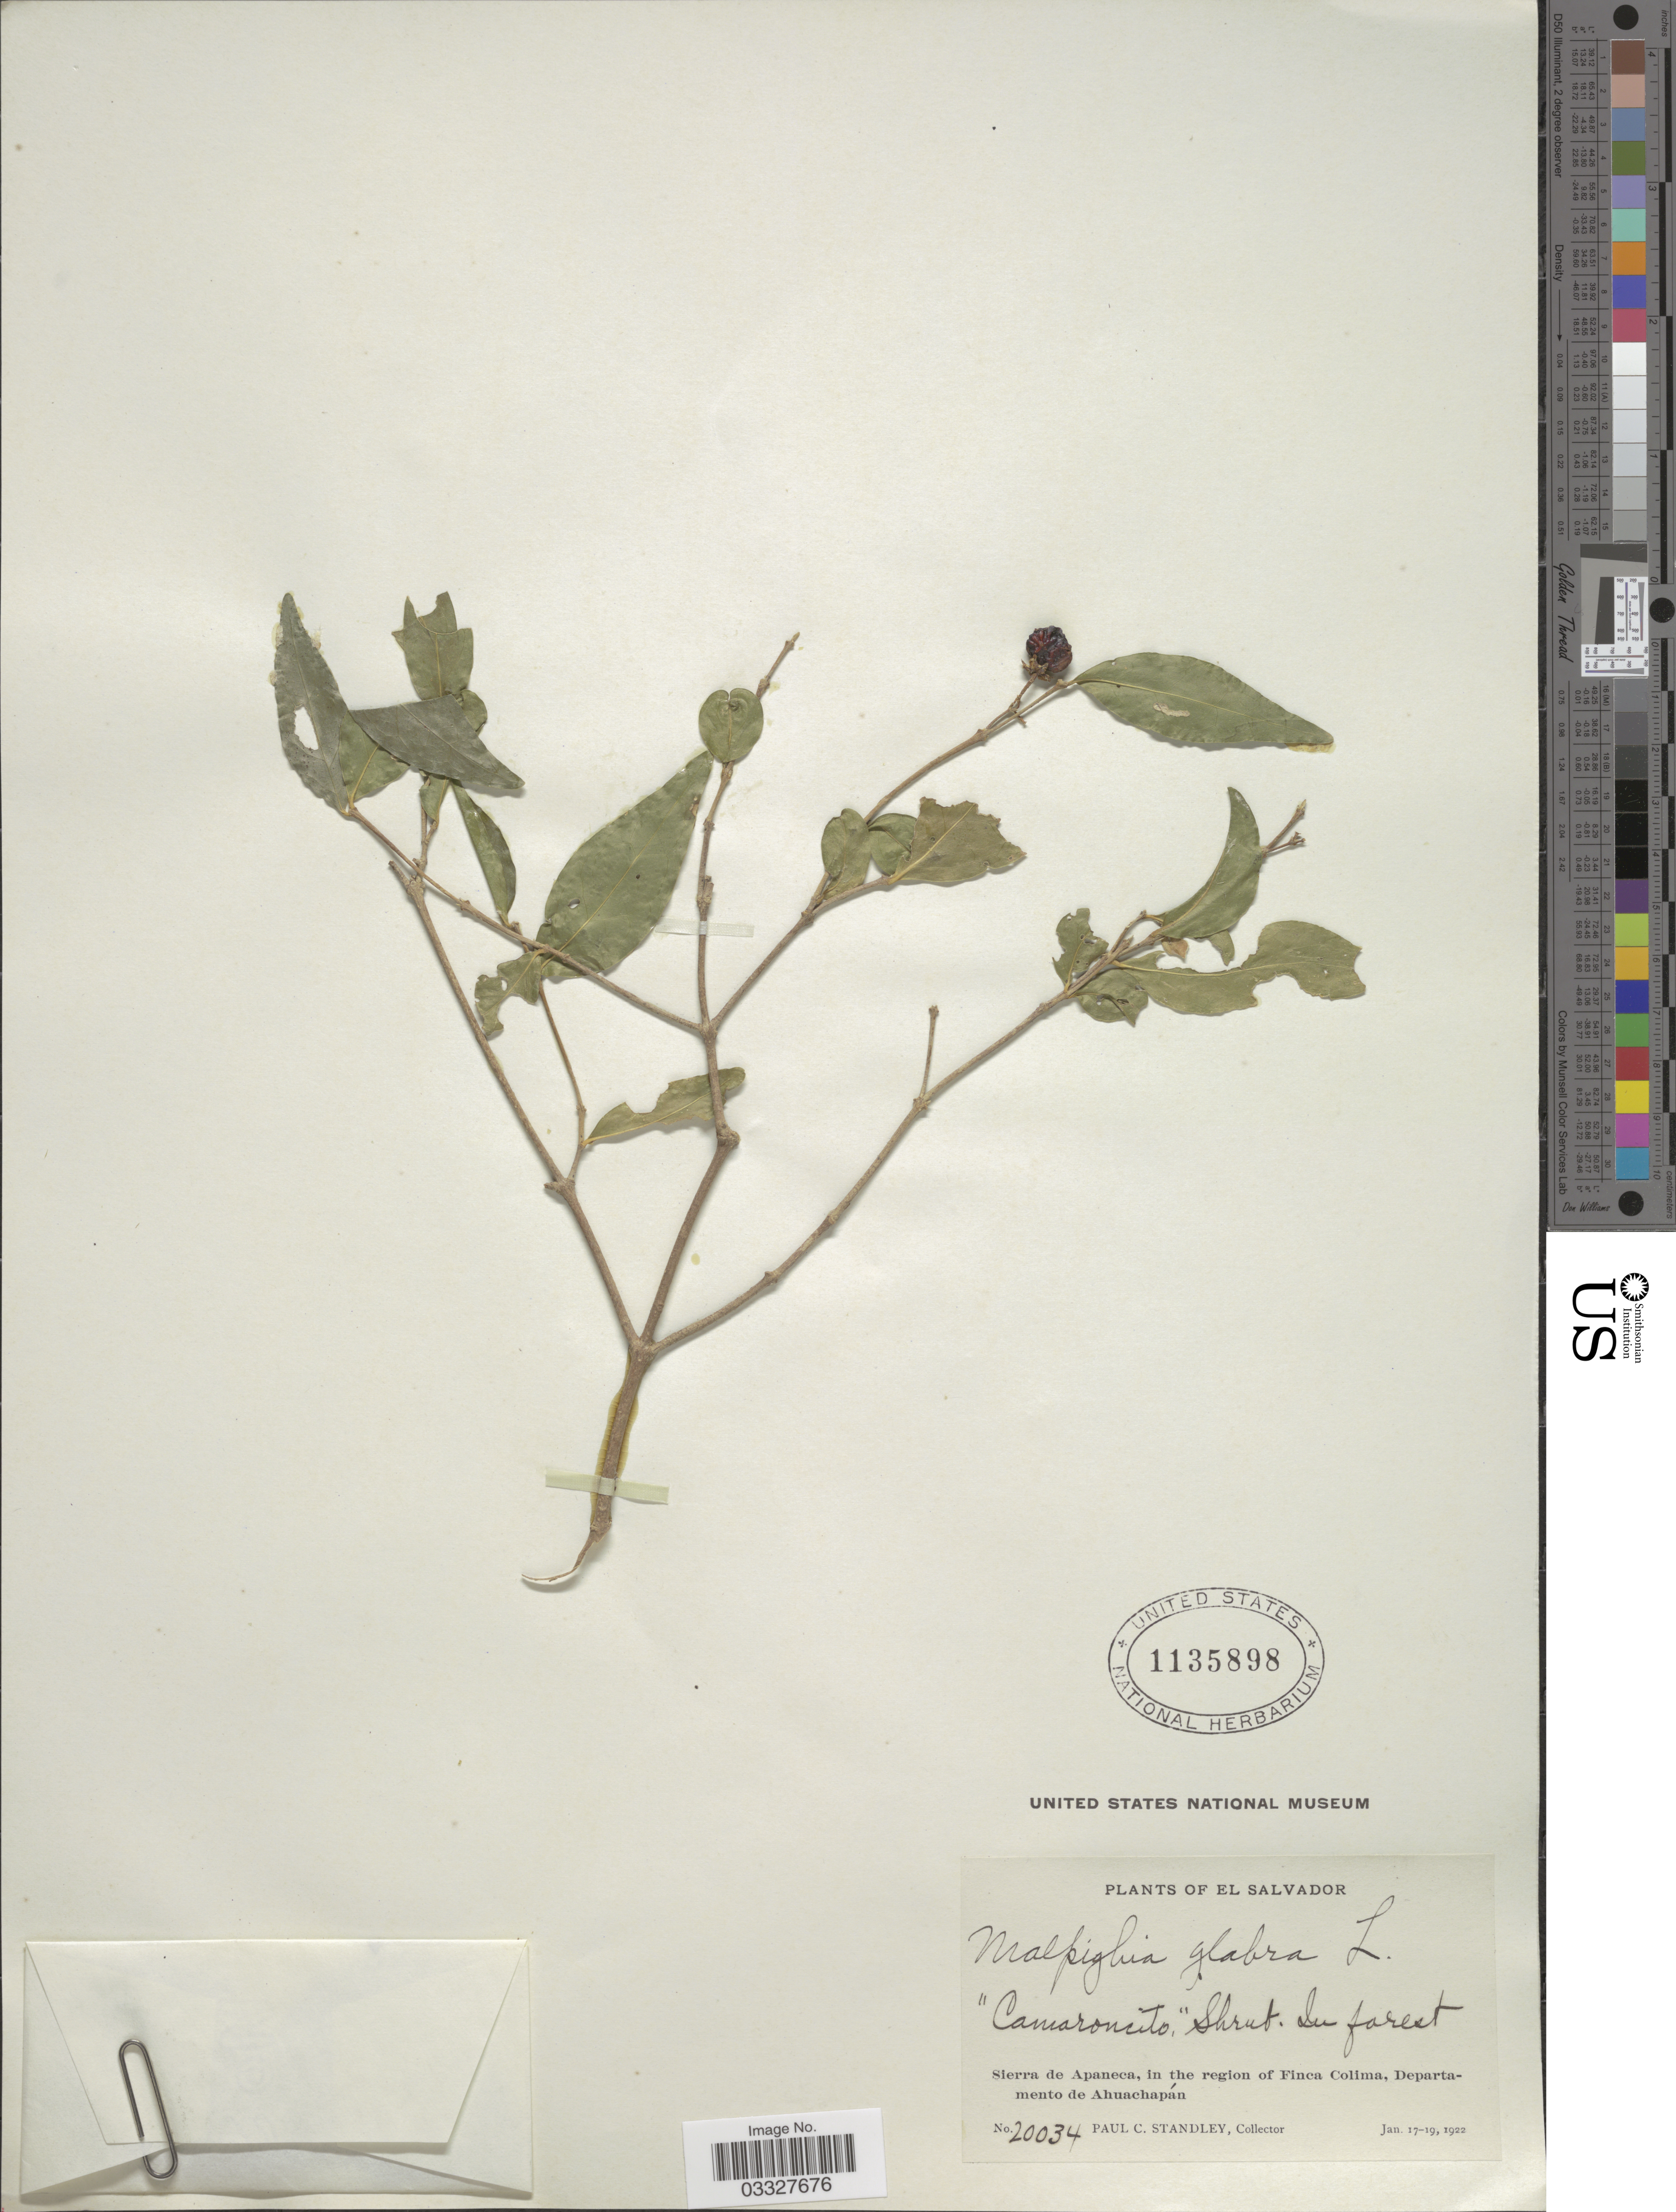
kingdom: Plantae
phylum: Tracheophyta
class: Magnoliopsida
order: Malpighiales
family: Malpighiaceae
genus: Malpighia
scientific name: Malpighia glabra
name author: L.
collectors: P. C. Standley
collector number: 20034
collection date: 1922-01-17/1922-01-19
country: El Salvador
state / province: Ahuachapan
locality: Sierra de Apaneca, in the region of Finca Colima, Departamento de Ahuachapán.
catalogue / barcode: US 1135898